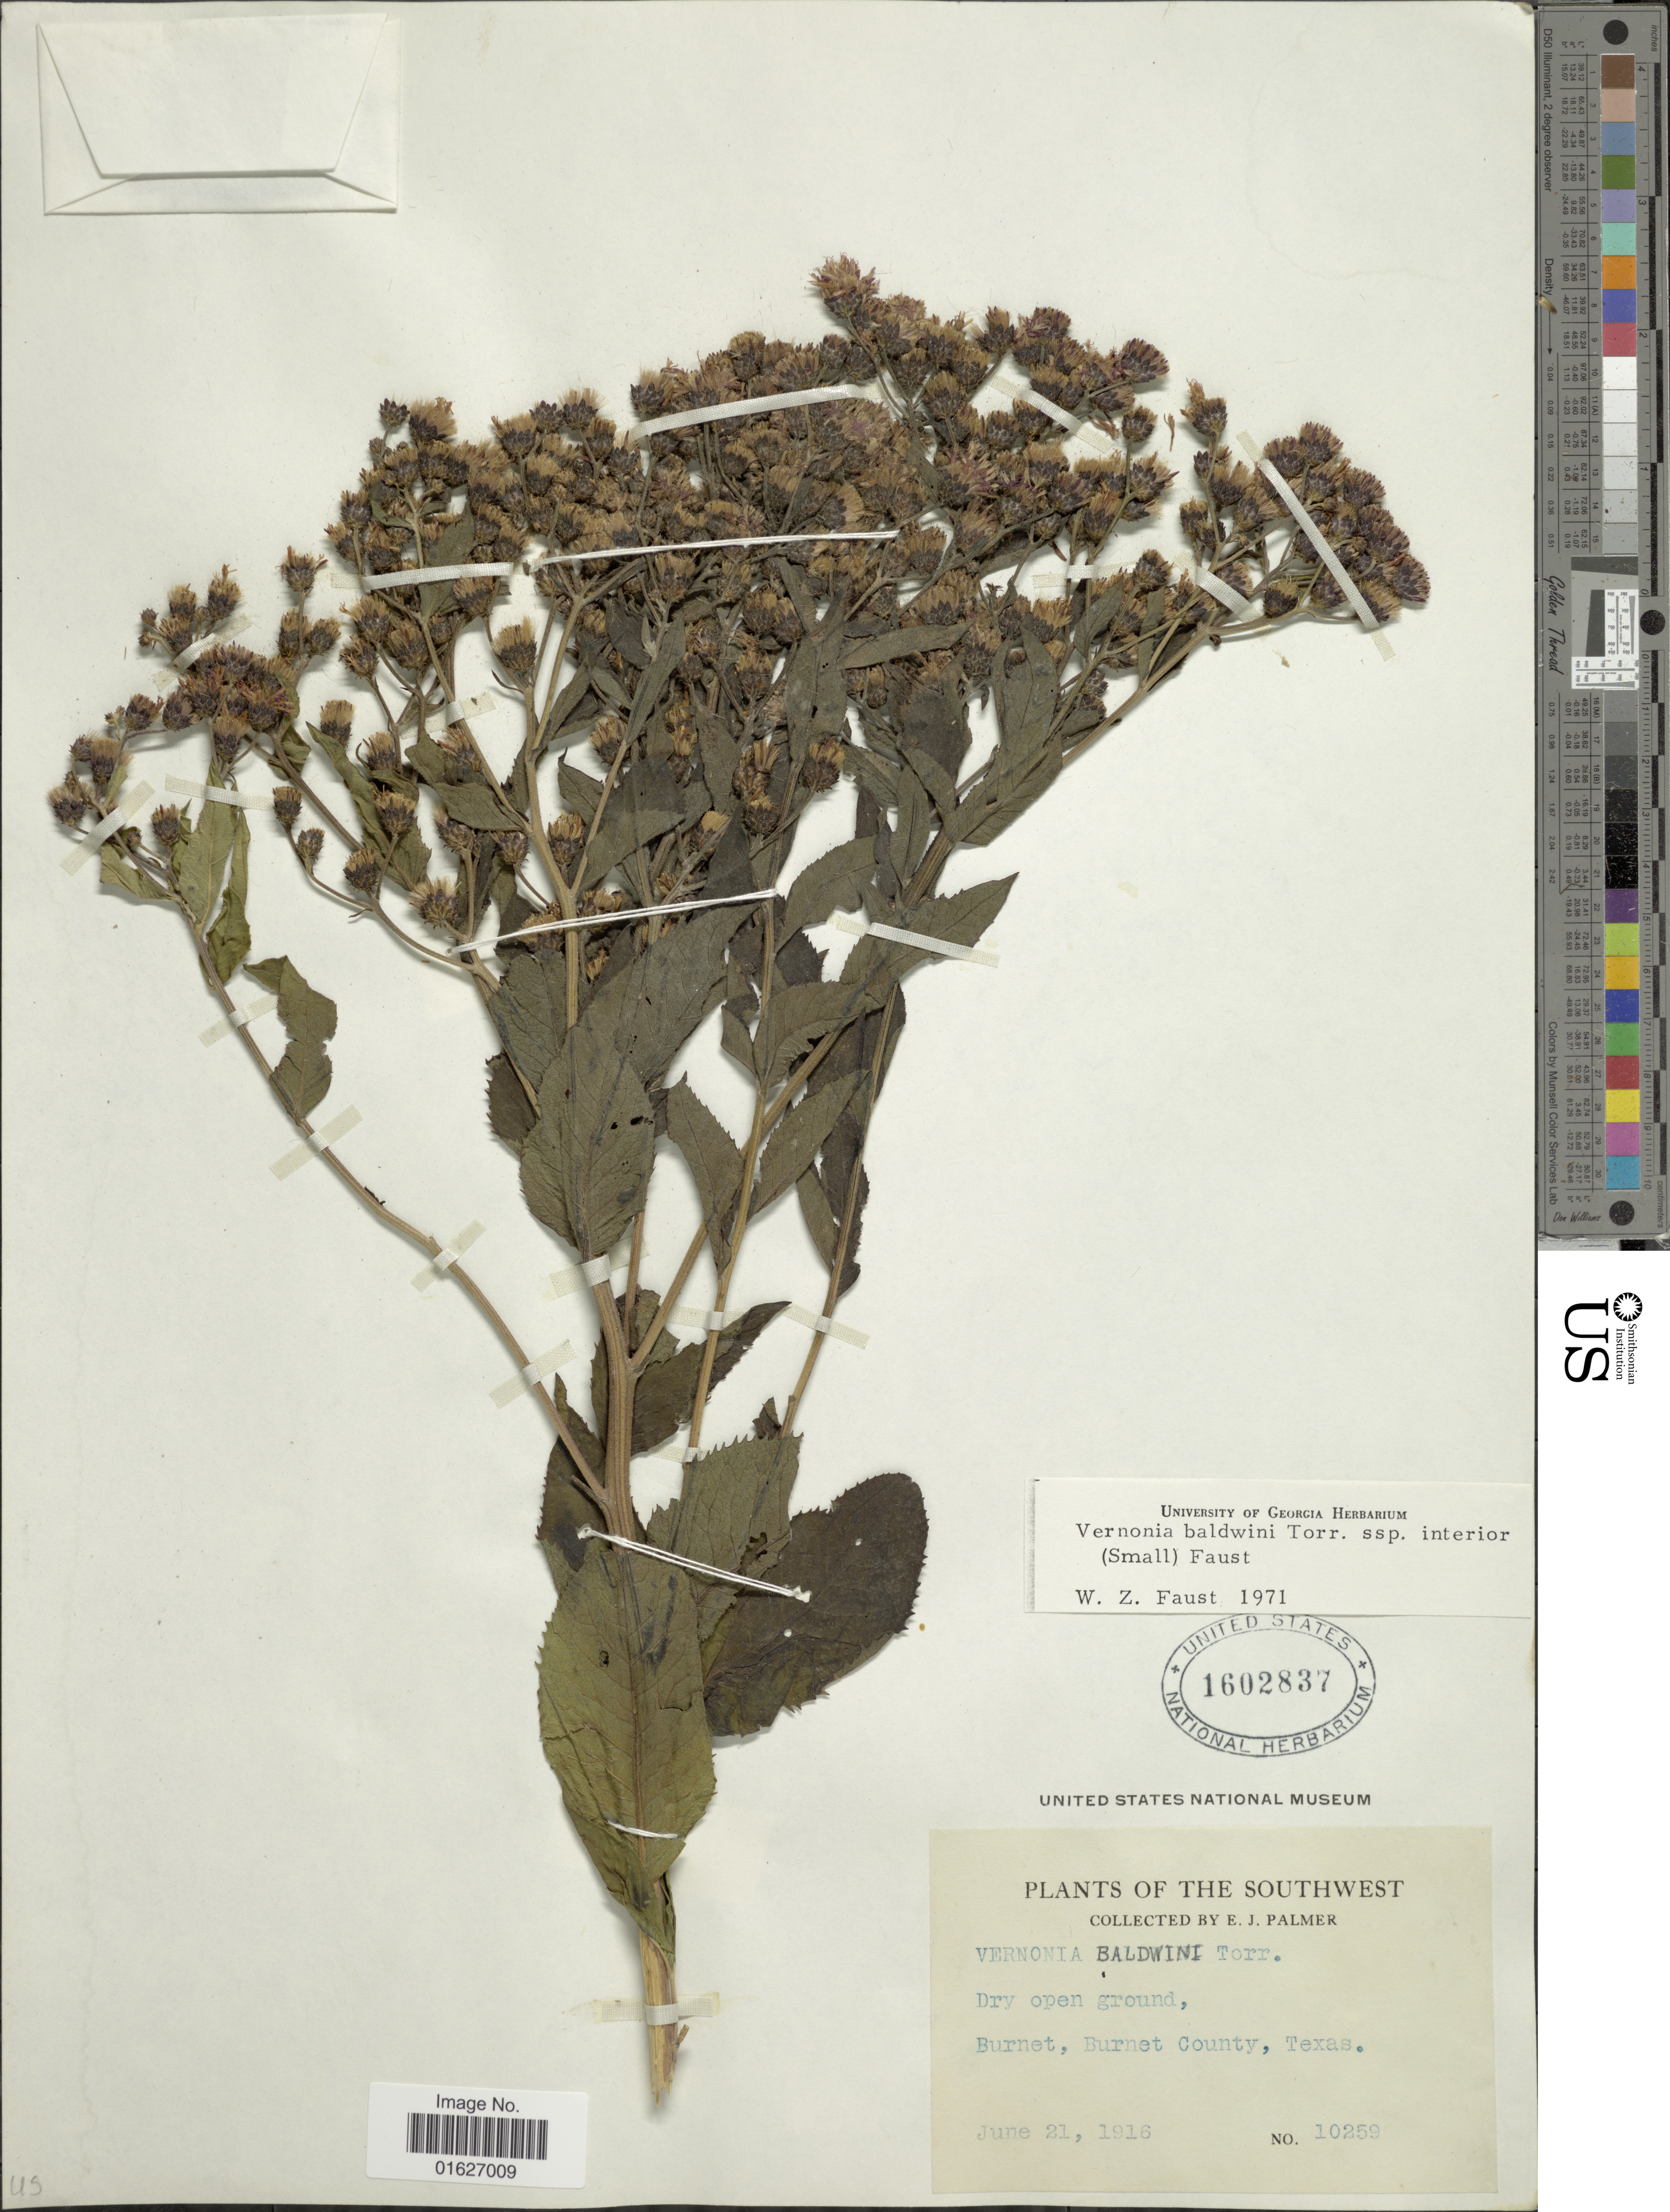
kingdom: Plantae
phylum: Tracheophyta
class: Magnoliopsida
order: Asterales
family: Asteraceae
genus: Vernonia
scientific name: Vernonia baldwinii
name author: Torr.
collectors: E. J. Palmer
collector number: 10259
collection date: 1916-06-21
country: United States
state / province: Texas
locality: Burnet, Burnet County.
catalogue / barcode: US 1602837